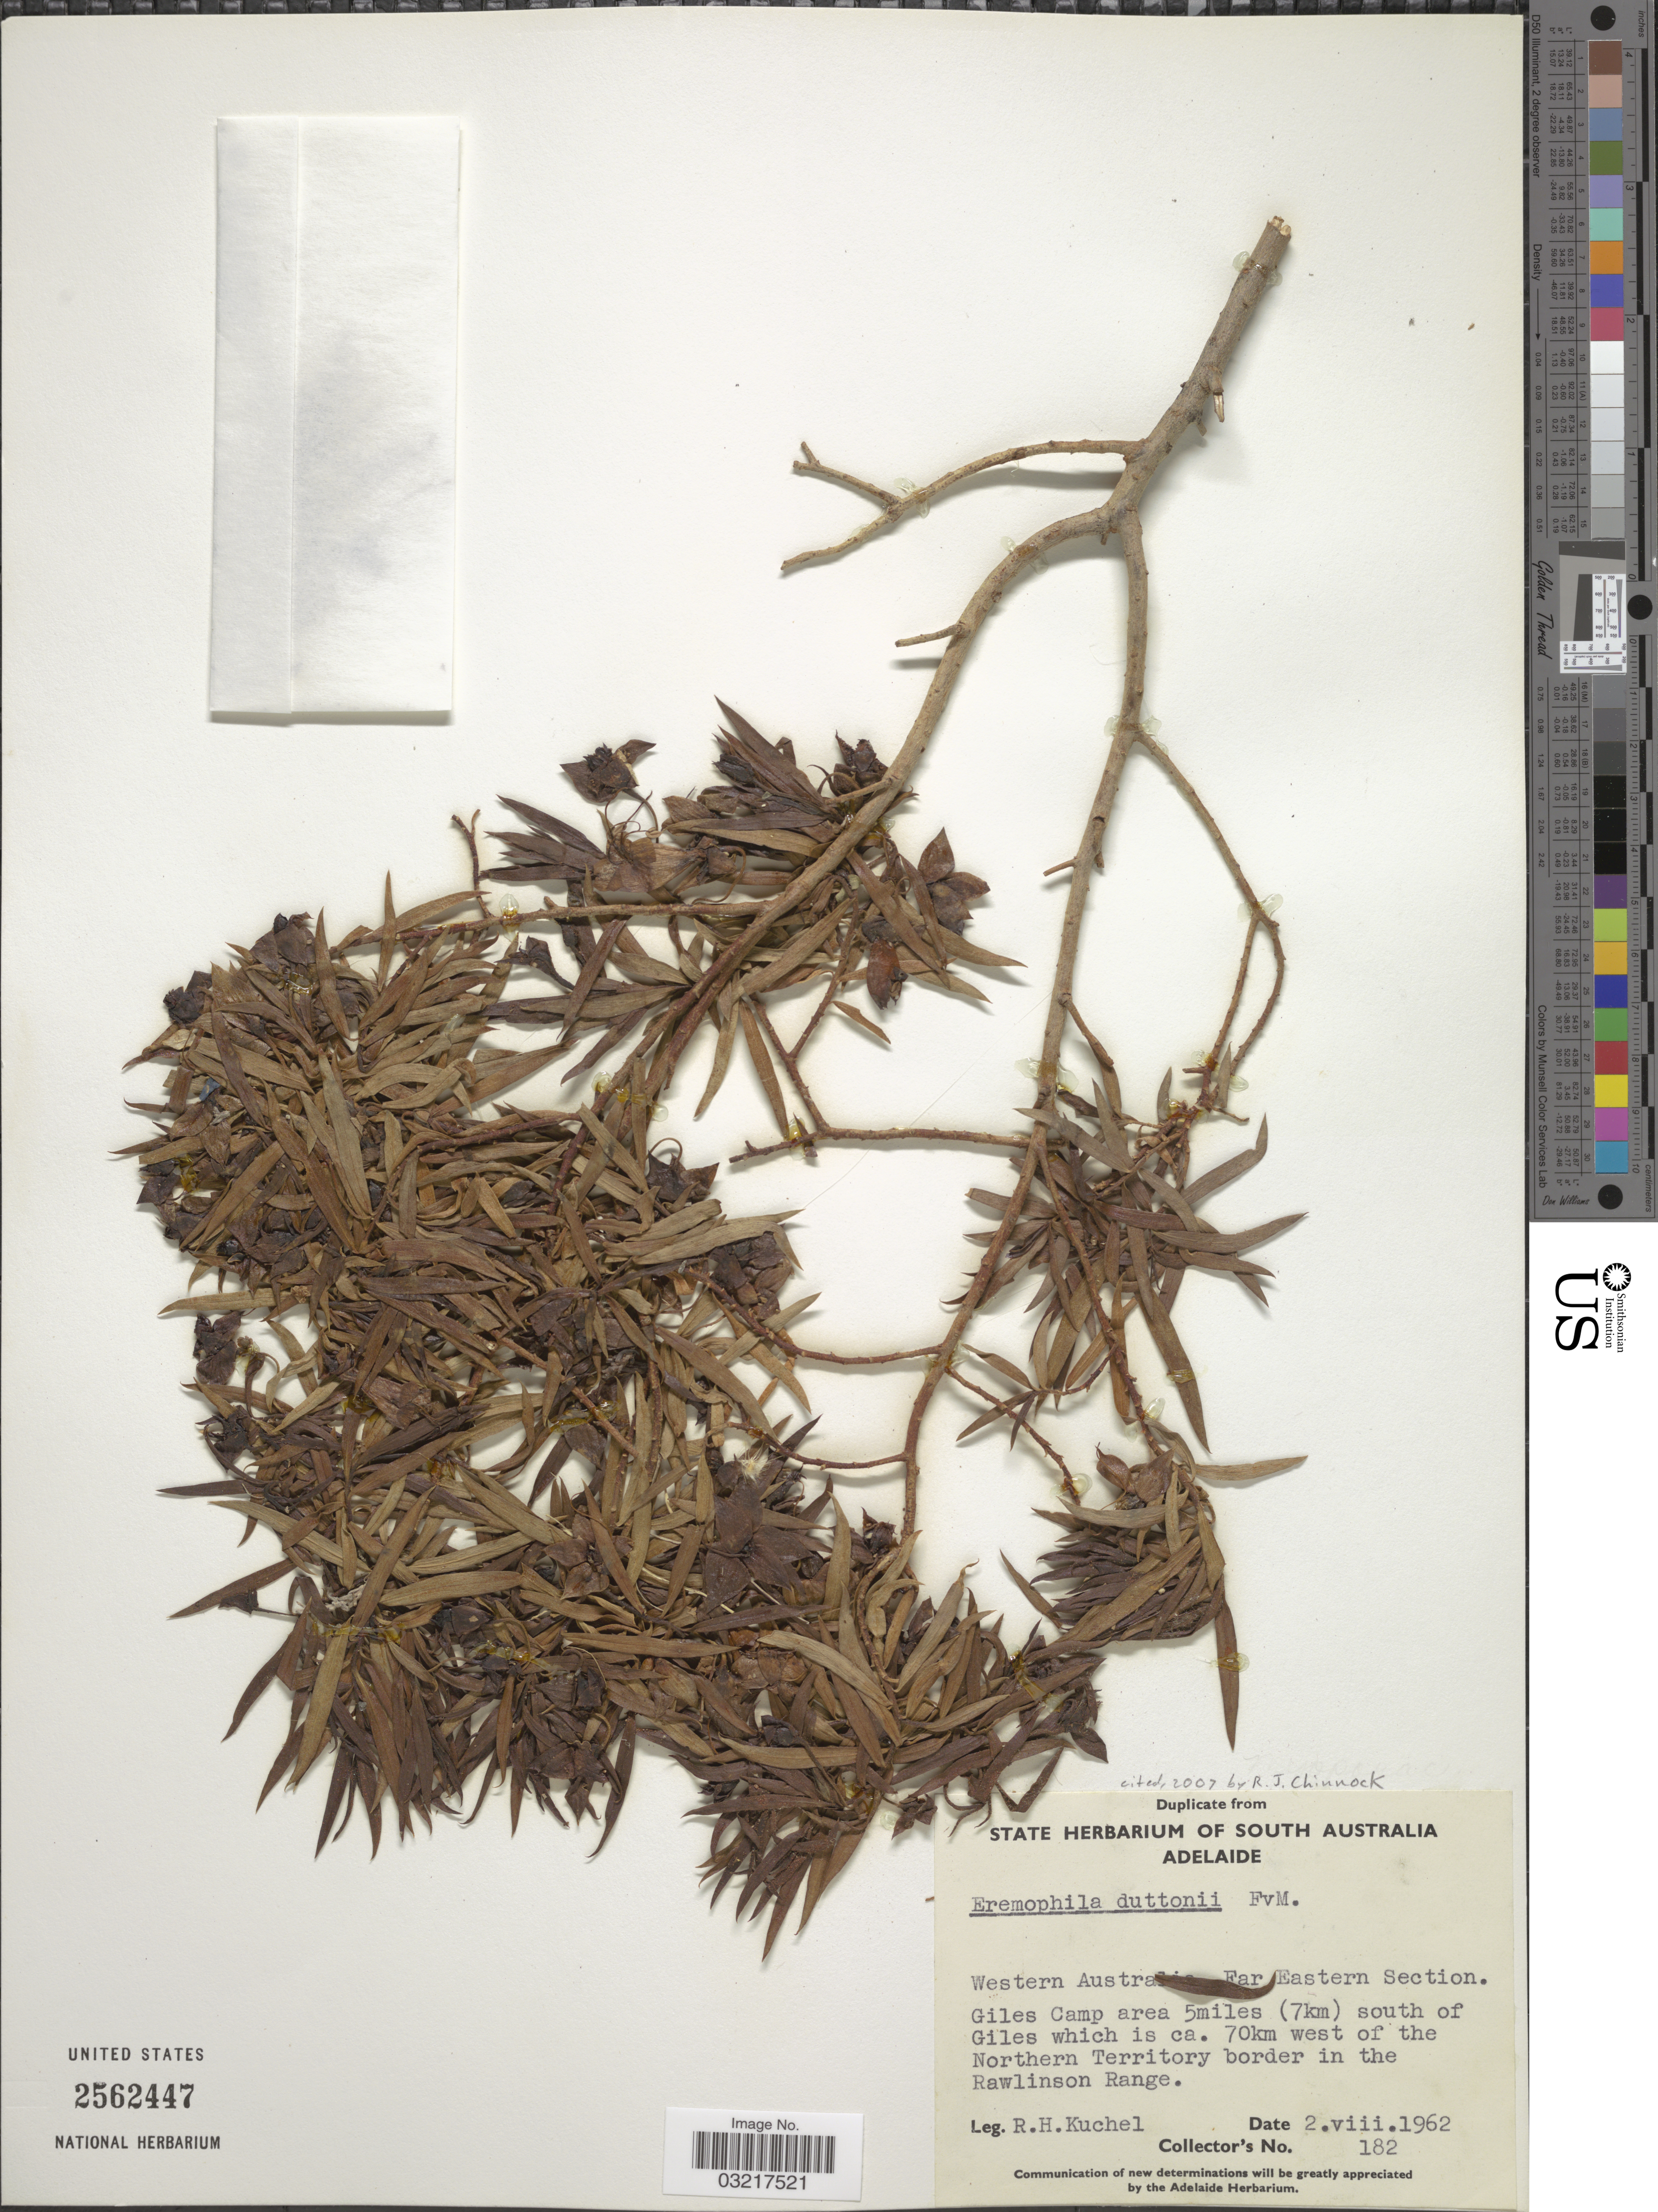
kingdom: Plantae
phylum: Tracheophyta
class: Magnoliopsida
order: Lamiales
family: Scrophulariaceae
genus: Eremophila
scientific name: Eremophila duttonii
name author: F. Muell.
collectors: R. Kuchel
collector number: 182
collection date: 1962-08-02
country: Australia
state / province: Western Australia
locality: Far Eastern Section. Giles Camp area 5miles (7km) south of Giles which is ca. 70km west of the Northern Territory border in the Rawlinson Range.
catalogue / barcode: US 2562447